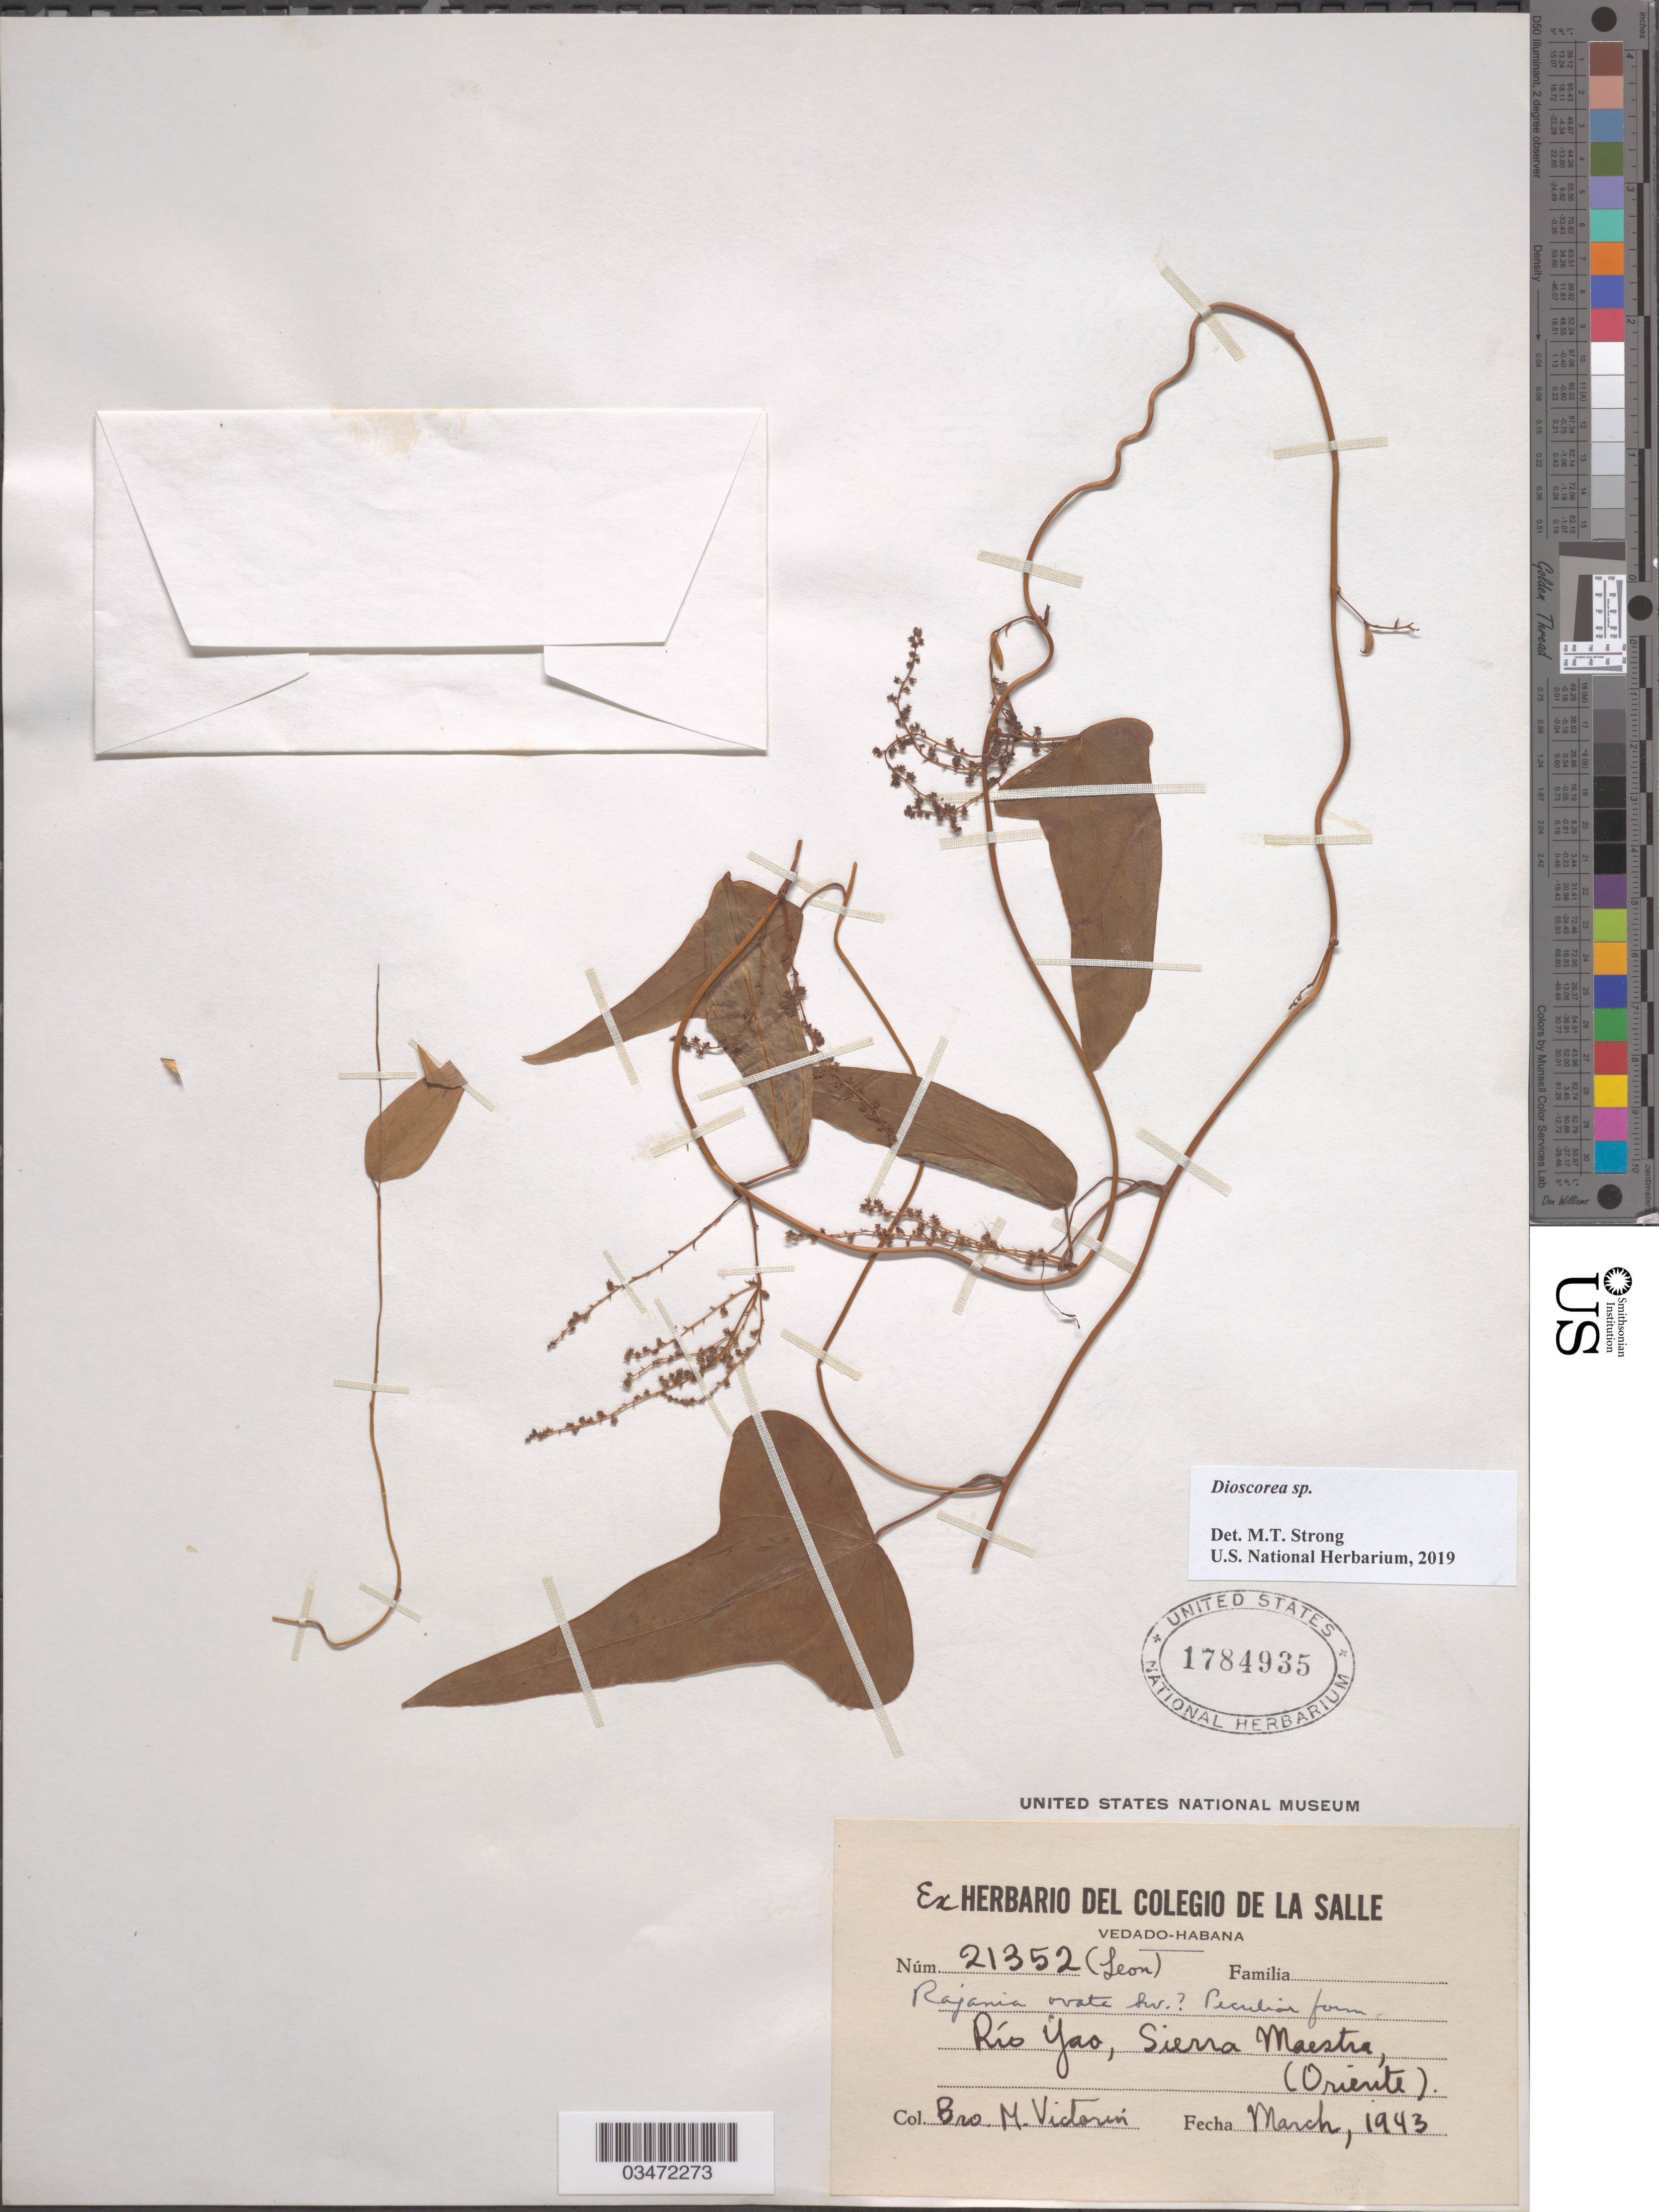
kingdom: Plantae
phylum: Tracheophyta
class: Liliopsida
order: Dioscoreales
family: Dioscoreaceae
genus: Dioscorea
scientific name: Dioscorea sp.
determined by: Strong, M. T., (US), Smithsonian Institution - National Museum of Natural History (UNITED STATES)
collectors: Fr. Marie-Victorin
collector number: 21352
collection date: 1943-03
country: Cuba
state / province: Granma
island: Cuba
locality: Río Yao, Sierra Maestra (Oriente)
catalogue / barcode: US 1784935